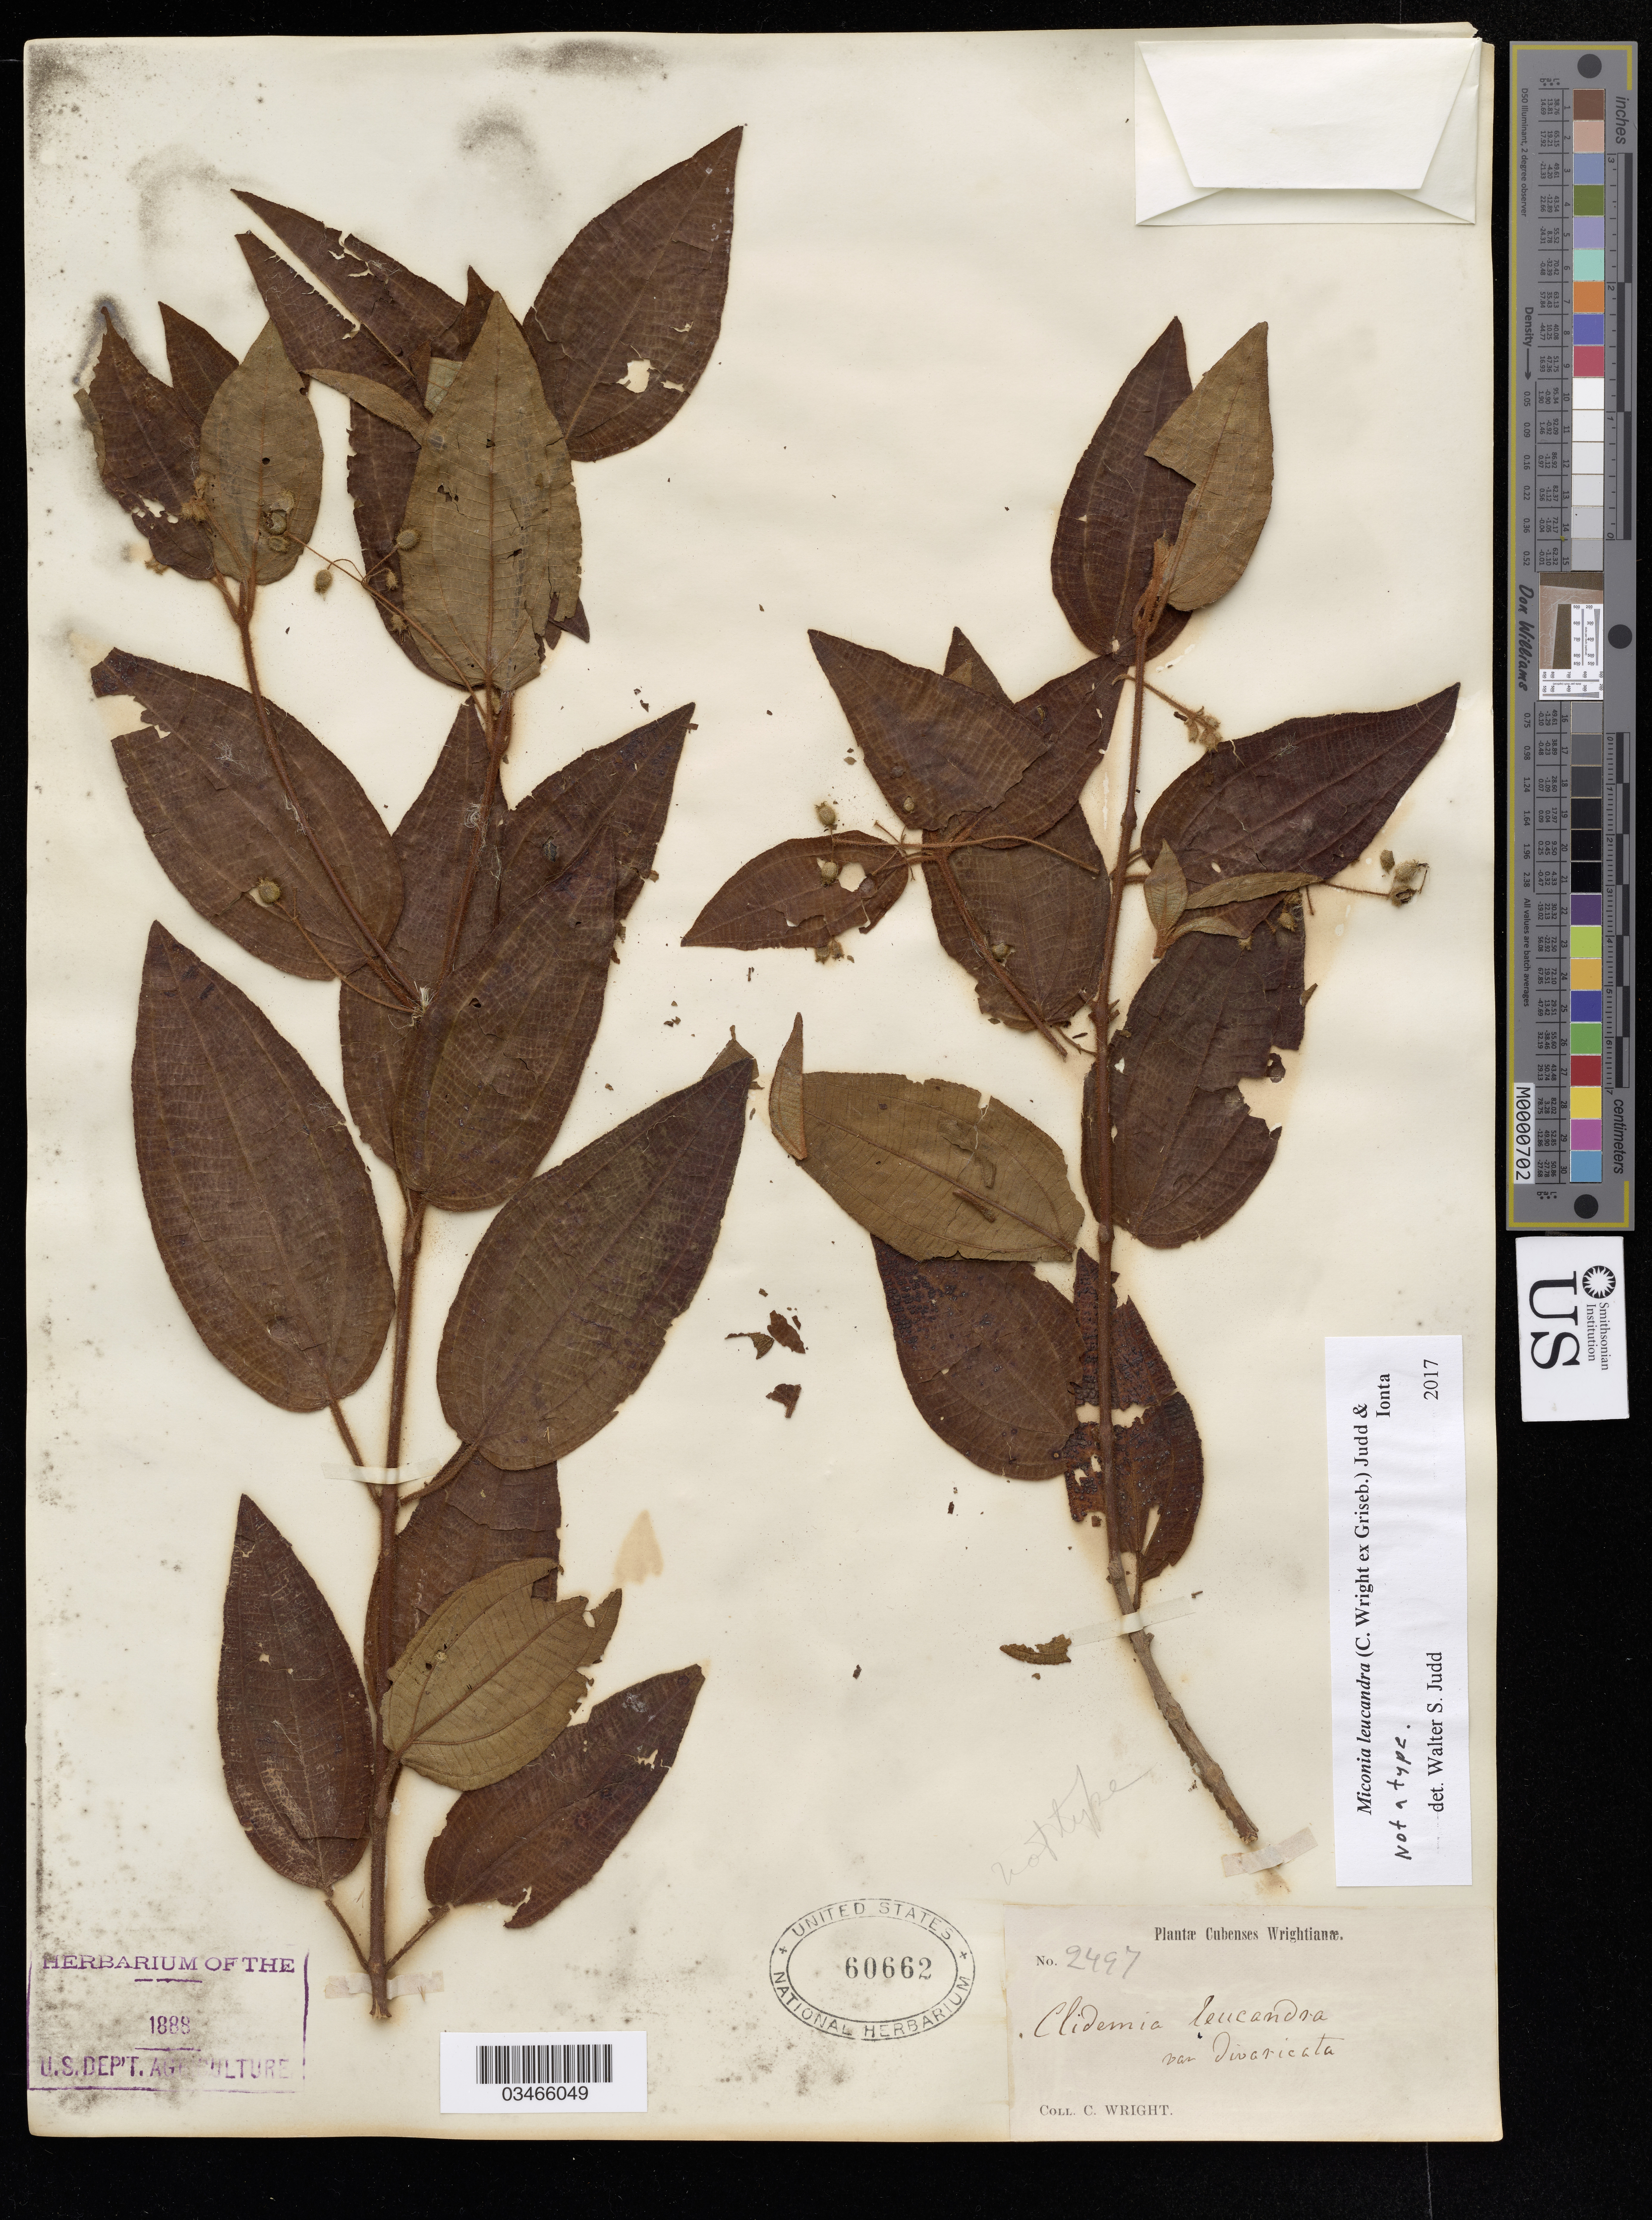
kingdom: Plantae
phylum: Tracheophyta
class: Magnoliopsida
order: Myrtales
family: Melastomataceae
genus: Miconia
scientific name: Miconia leucandra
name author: (C. Wright ex Griseb.) Judd & Ionta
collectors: C. Wright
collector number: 2497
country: Cuba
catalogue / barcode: US 60662